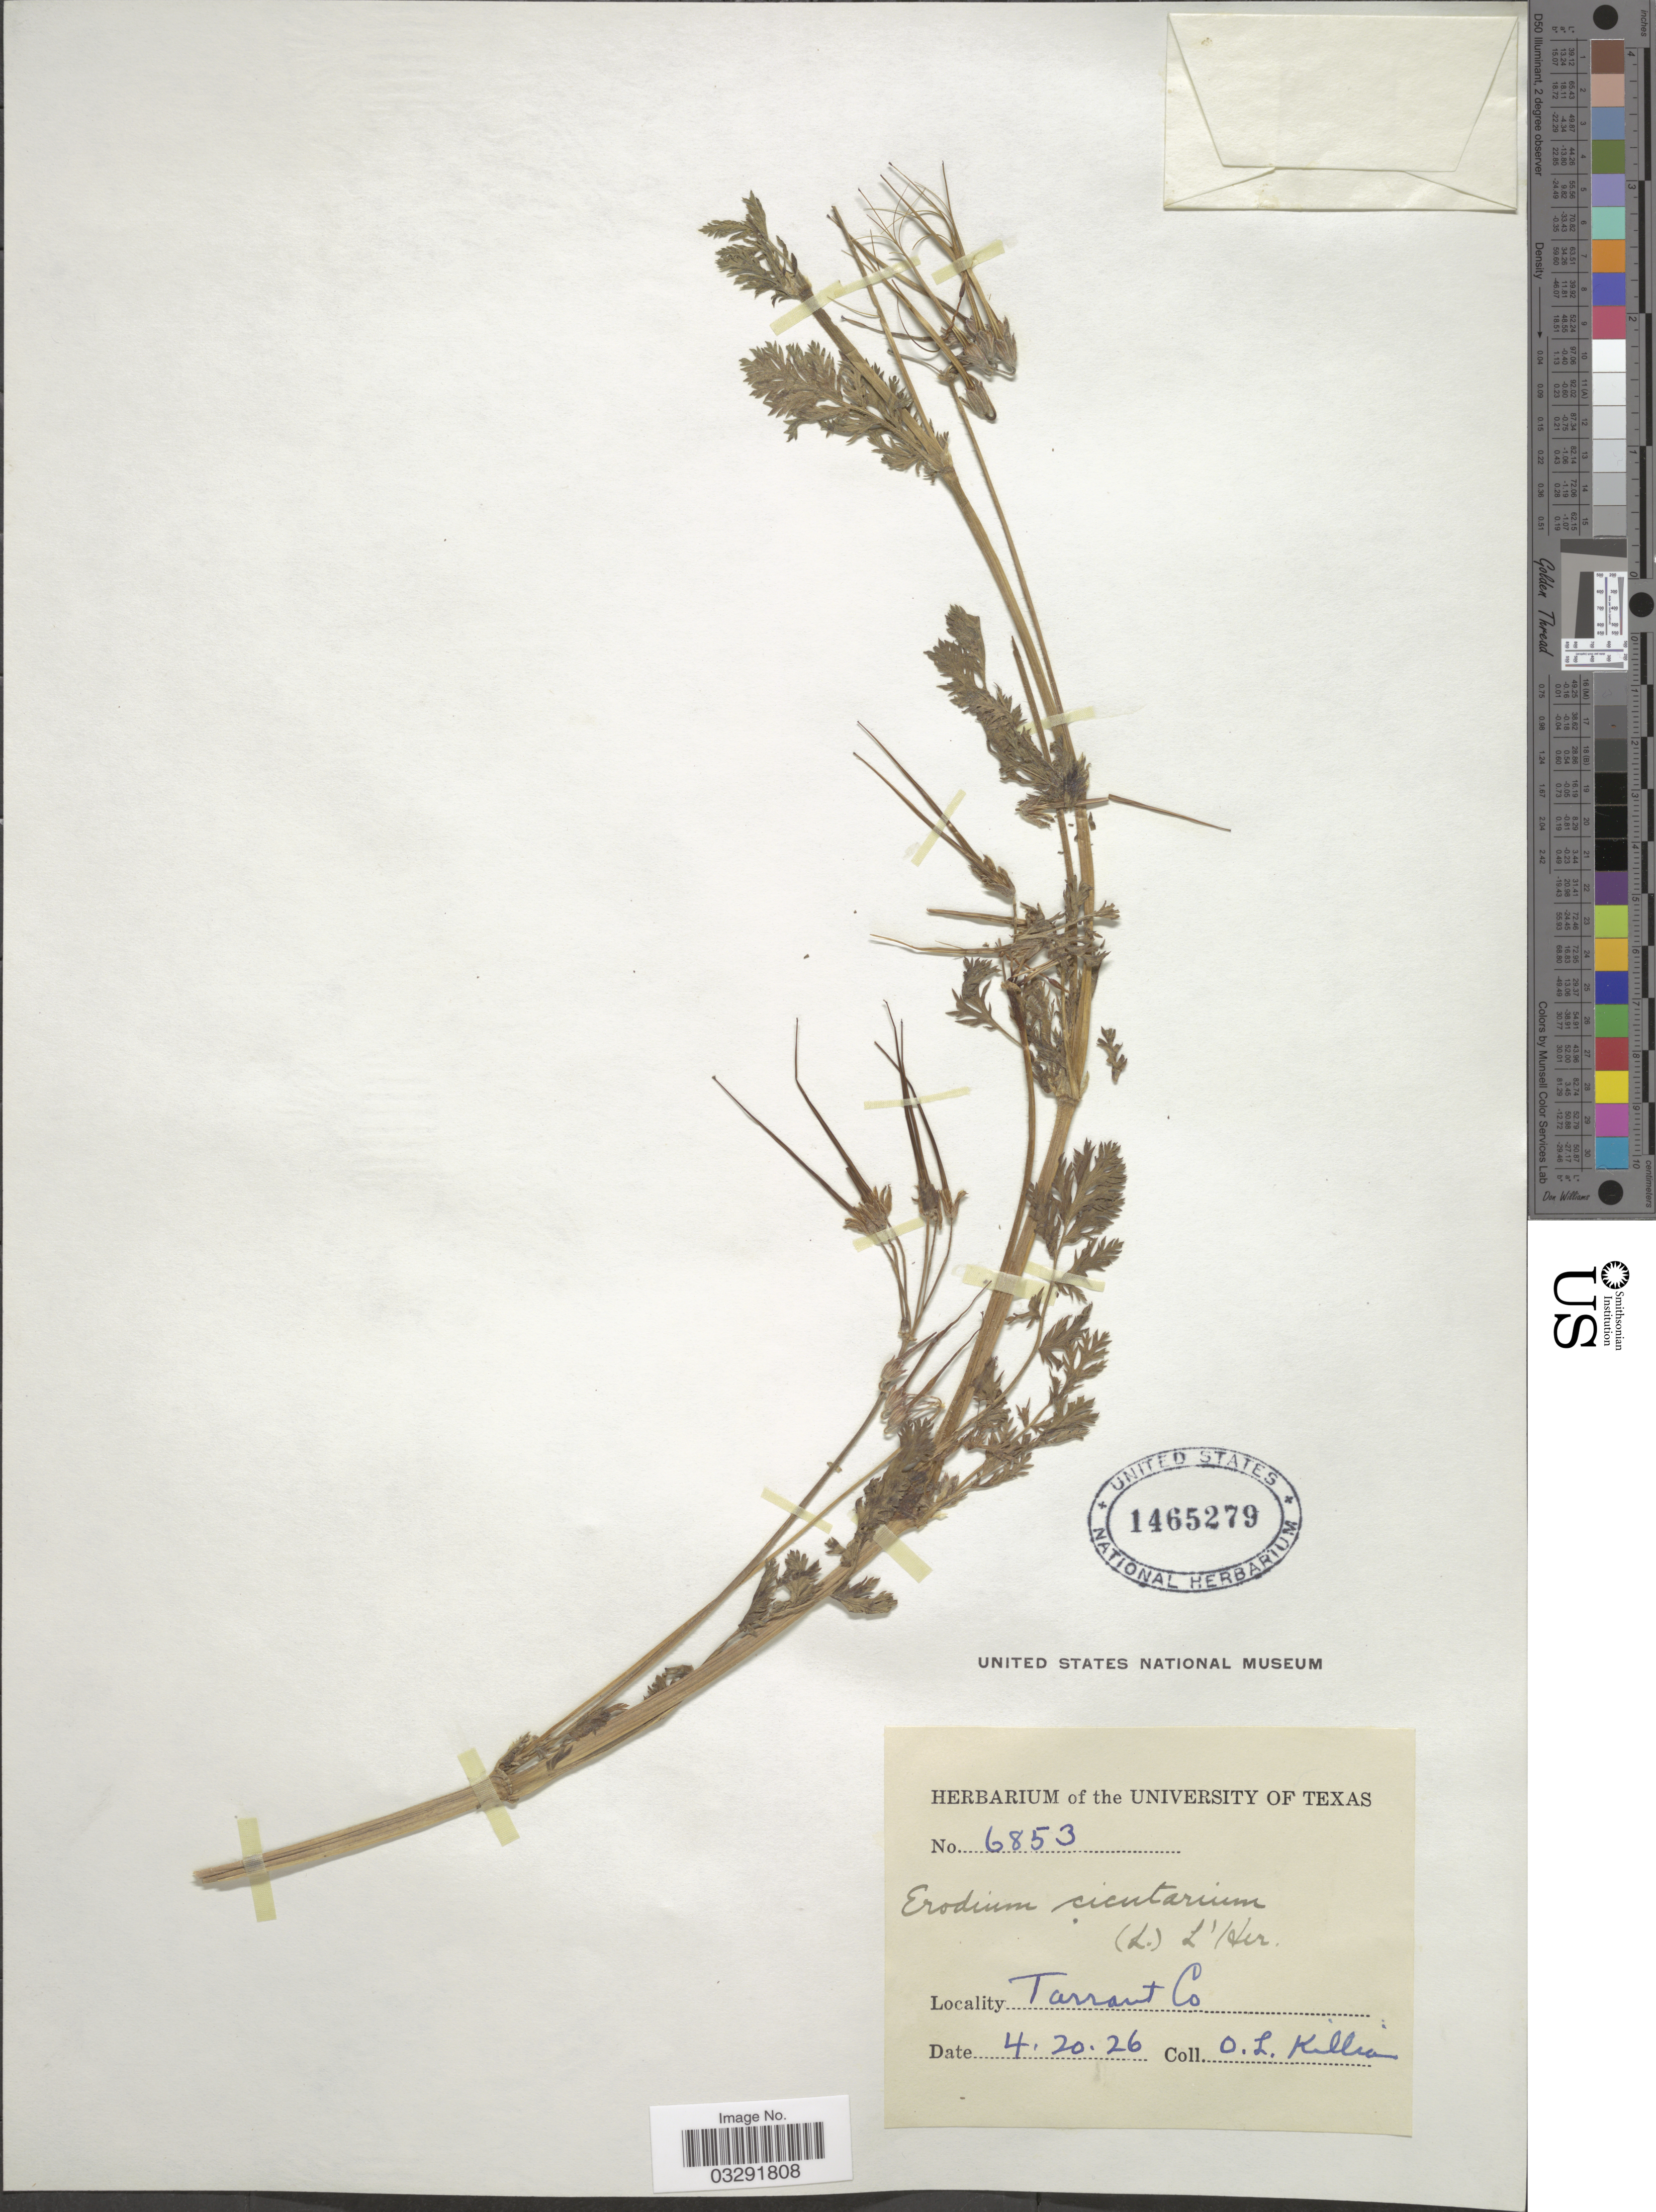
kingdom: Plantae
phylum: Tracheophyta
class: Magnoliopsida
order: Geraniales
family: Geraniaceae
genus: Erodium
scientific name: Erodium cicutarium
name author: (L.) L'Hér.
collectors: O. Killian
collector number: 6853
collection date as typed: Transcribed d/m/y: 20/4/26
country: United States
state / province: Texas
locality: Tarrant Co.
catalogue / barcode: US 1465279